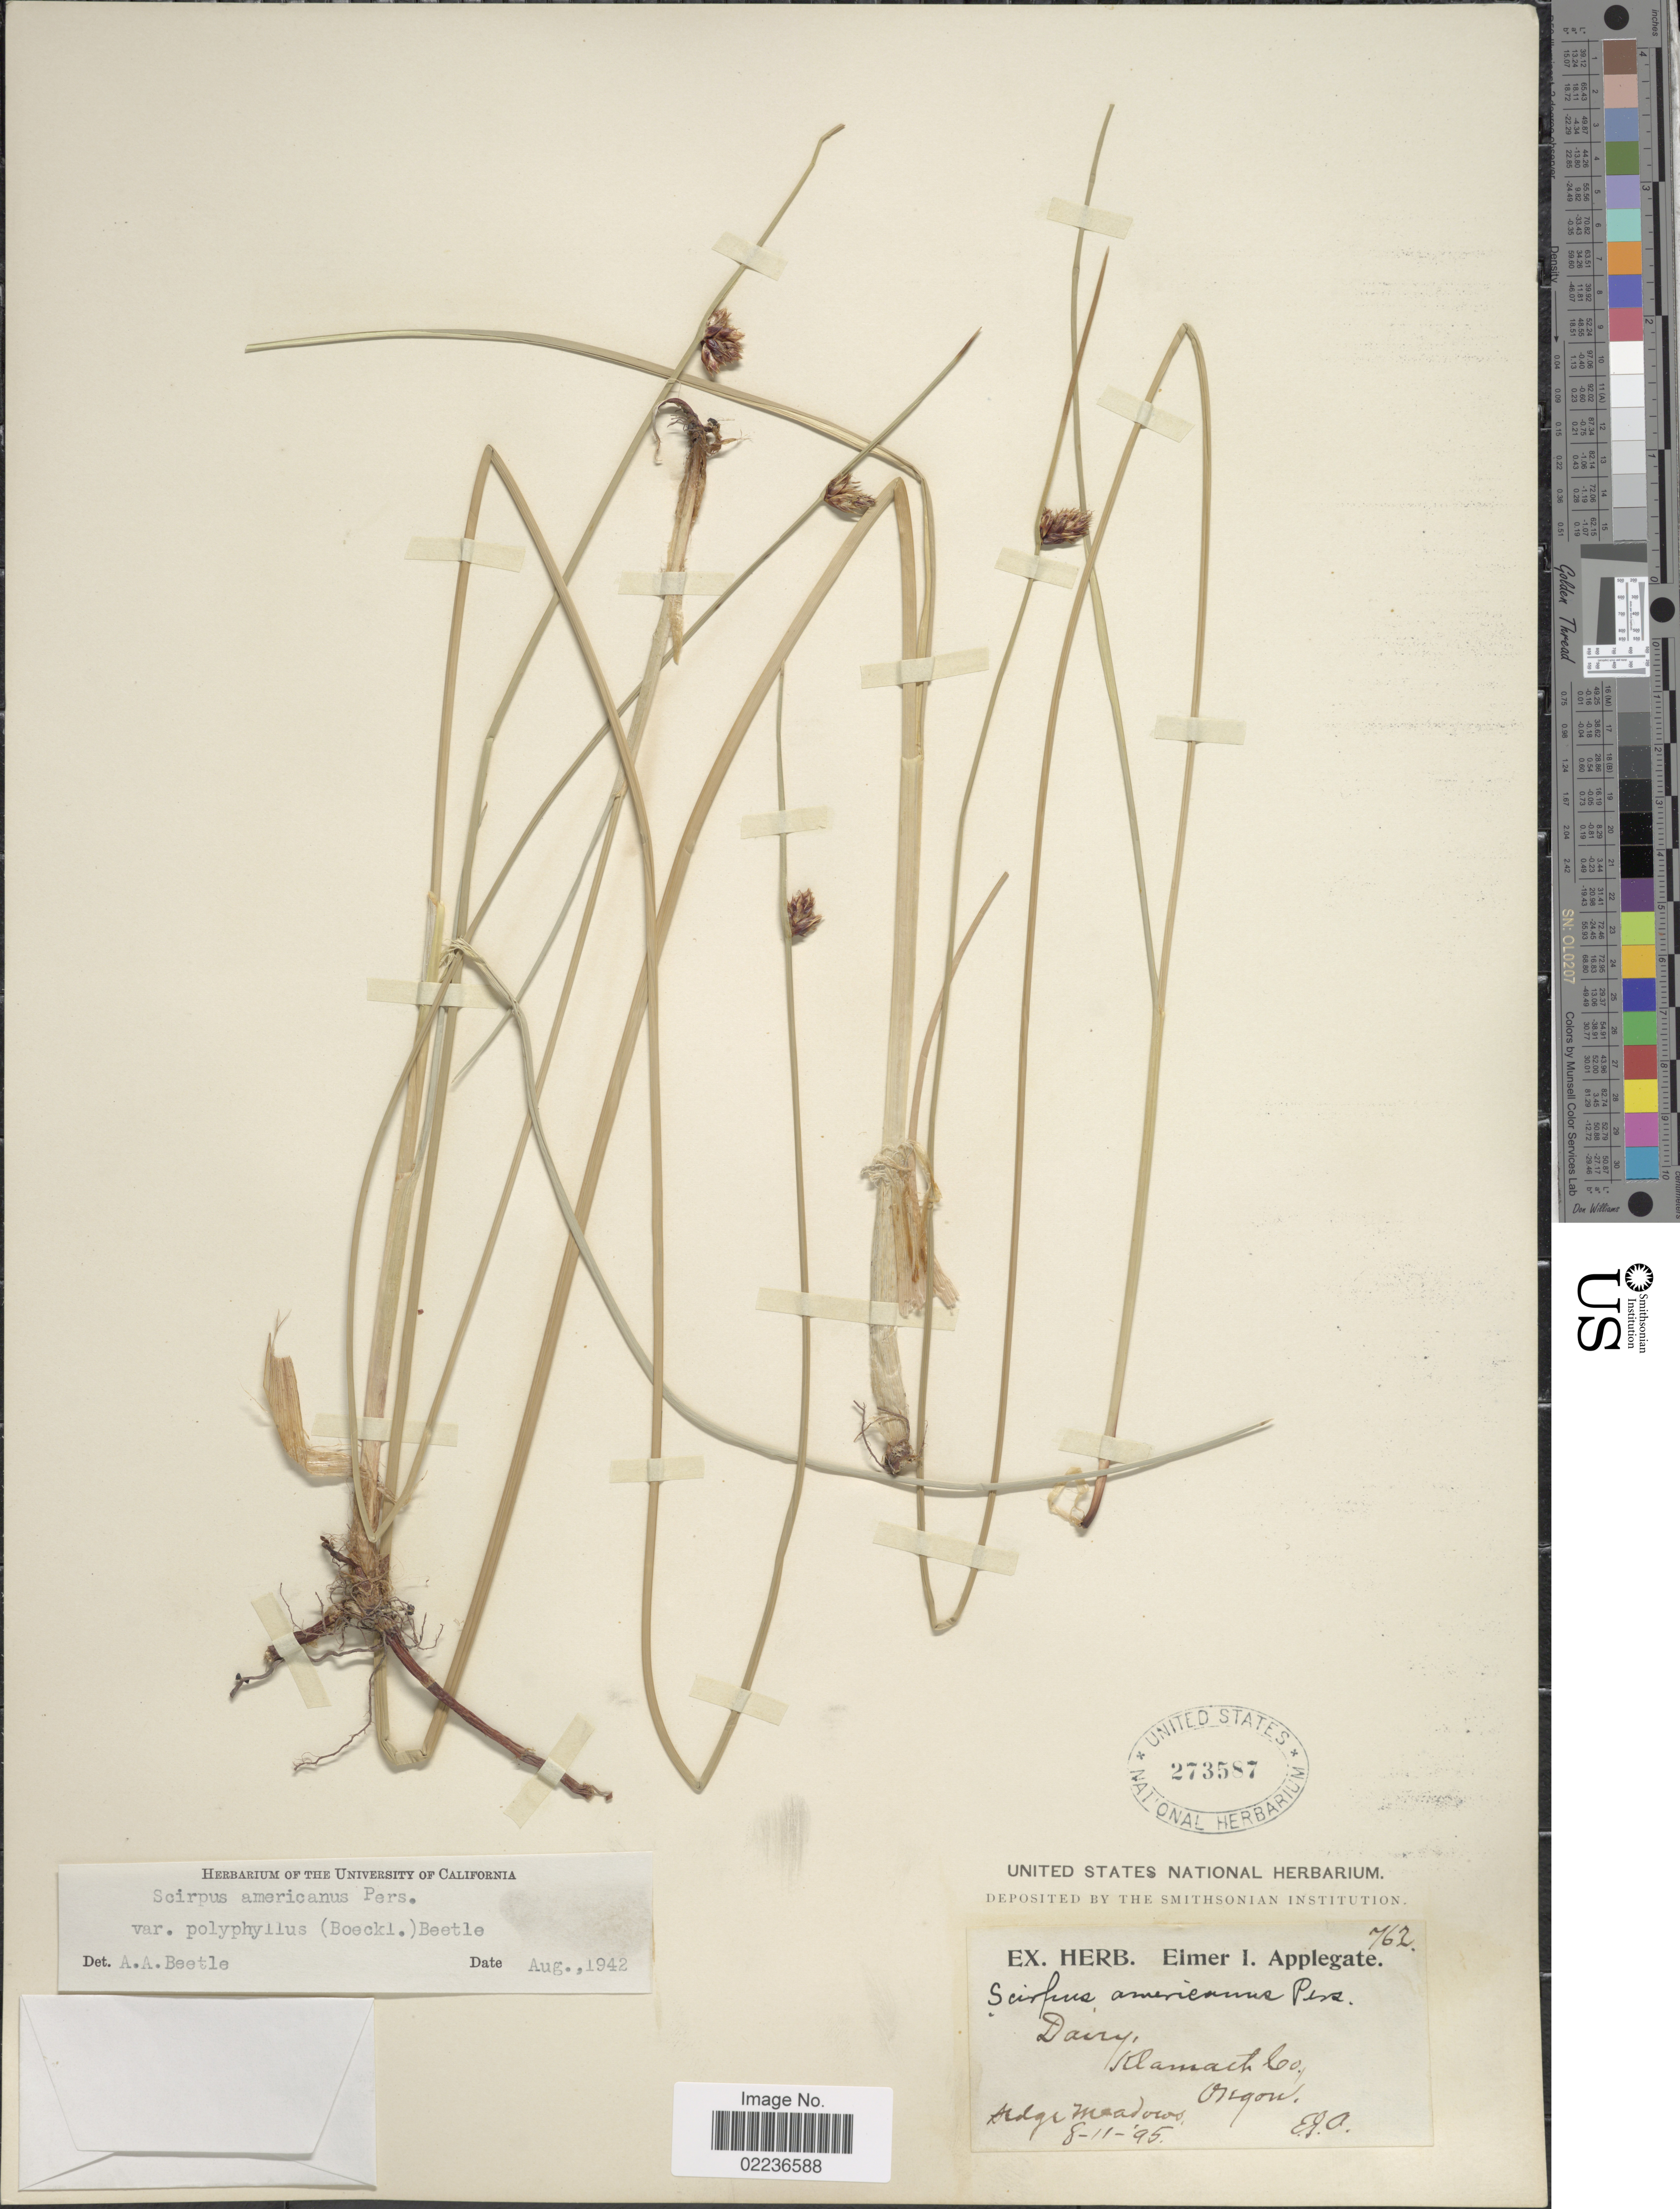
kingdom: Plantae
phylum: Tracheophyta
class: Liliopsida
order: Poales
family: Cyperaceae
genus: Schoenoplectus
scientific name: Schoenoplectus pungens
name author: (Vahl) Palla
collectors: E. I. Applegate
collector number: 762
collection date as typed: Transcribed d/m/y: 11/8/95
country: United States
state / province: Oregon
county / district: Klamath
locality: Dairy, Klamath Co.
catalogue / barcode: US 273587